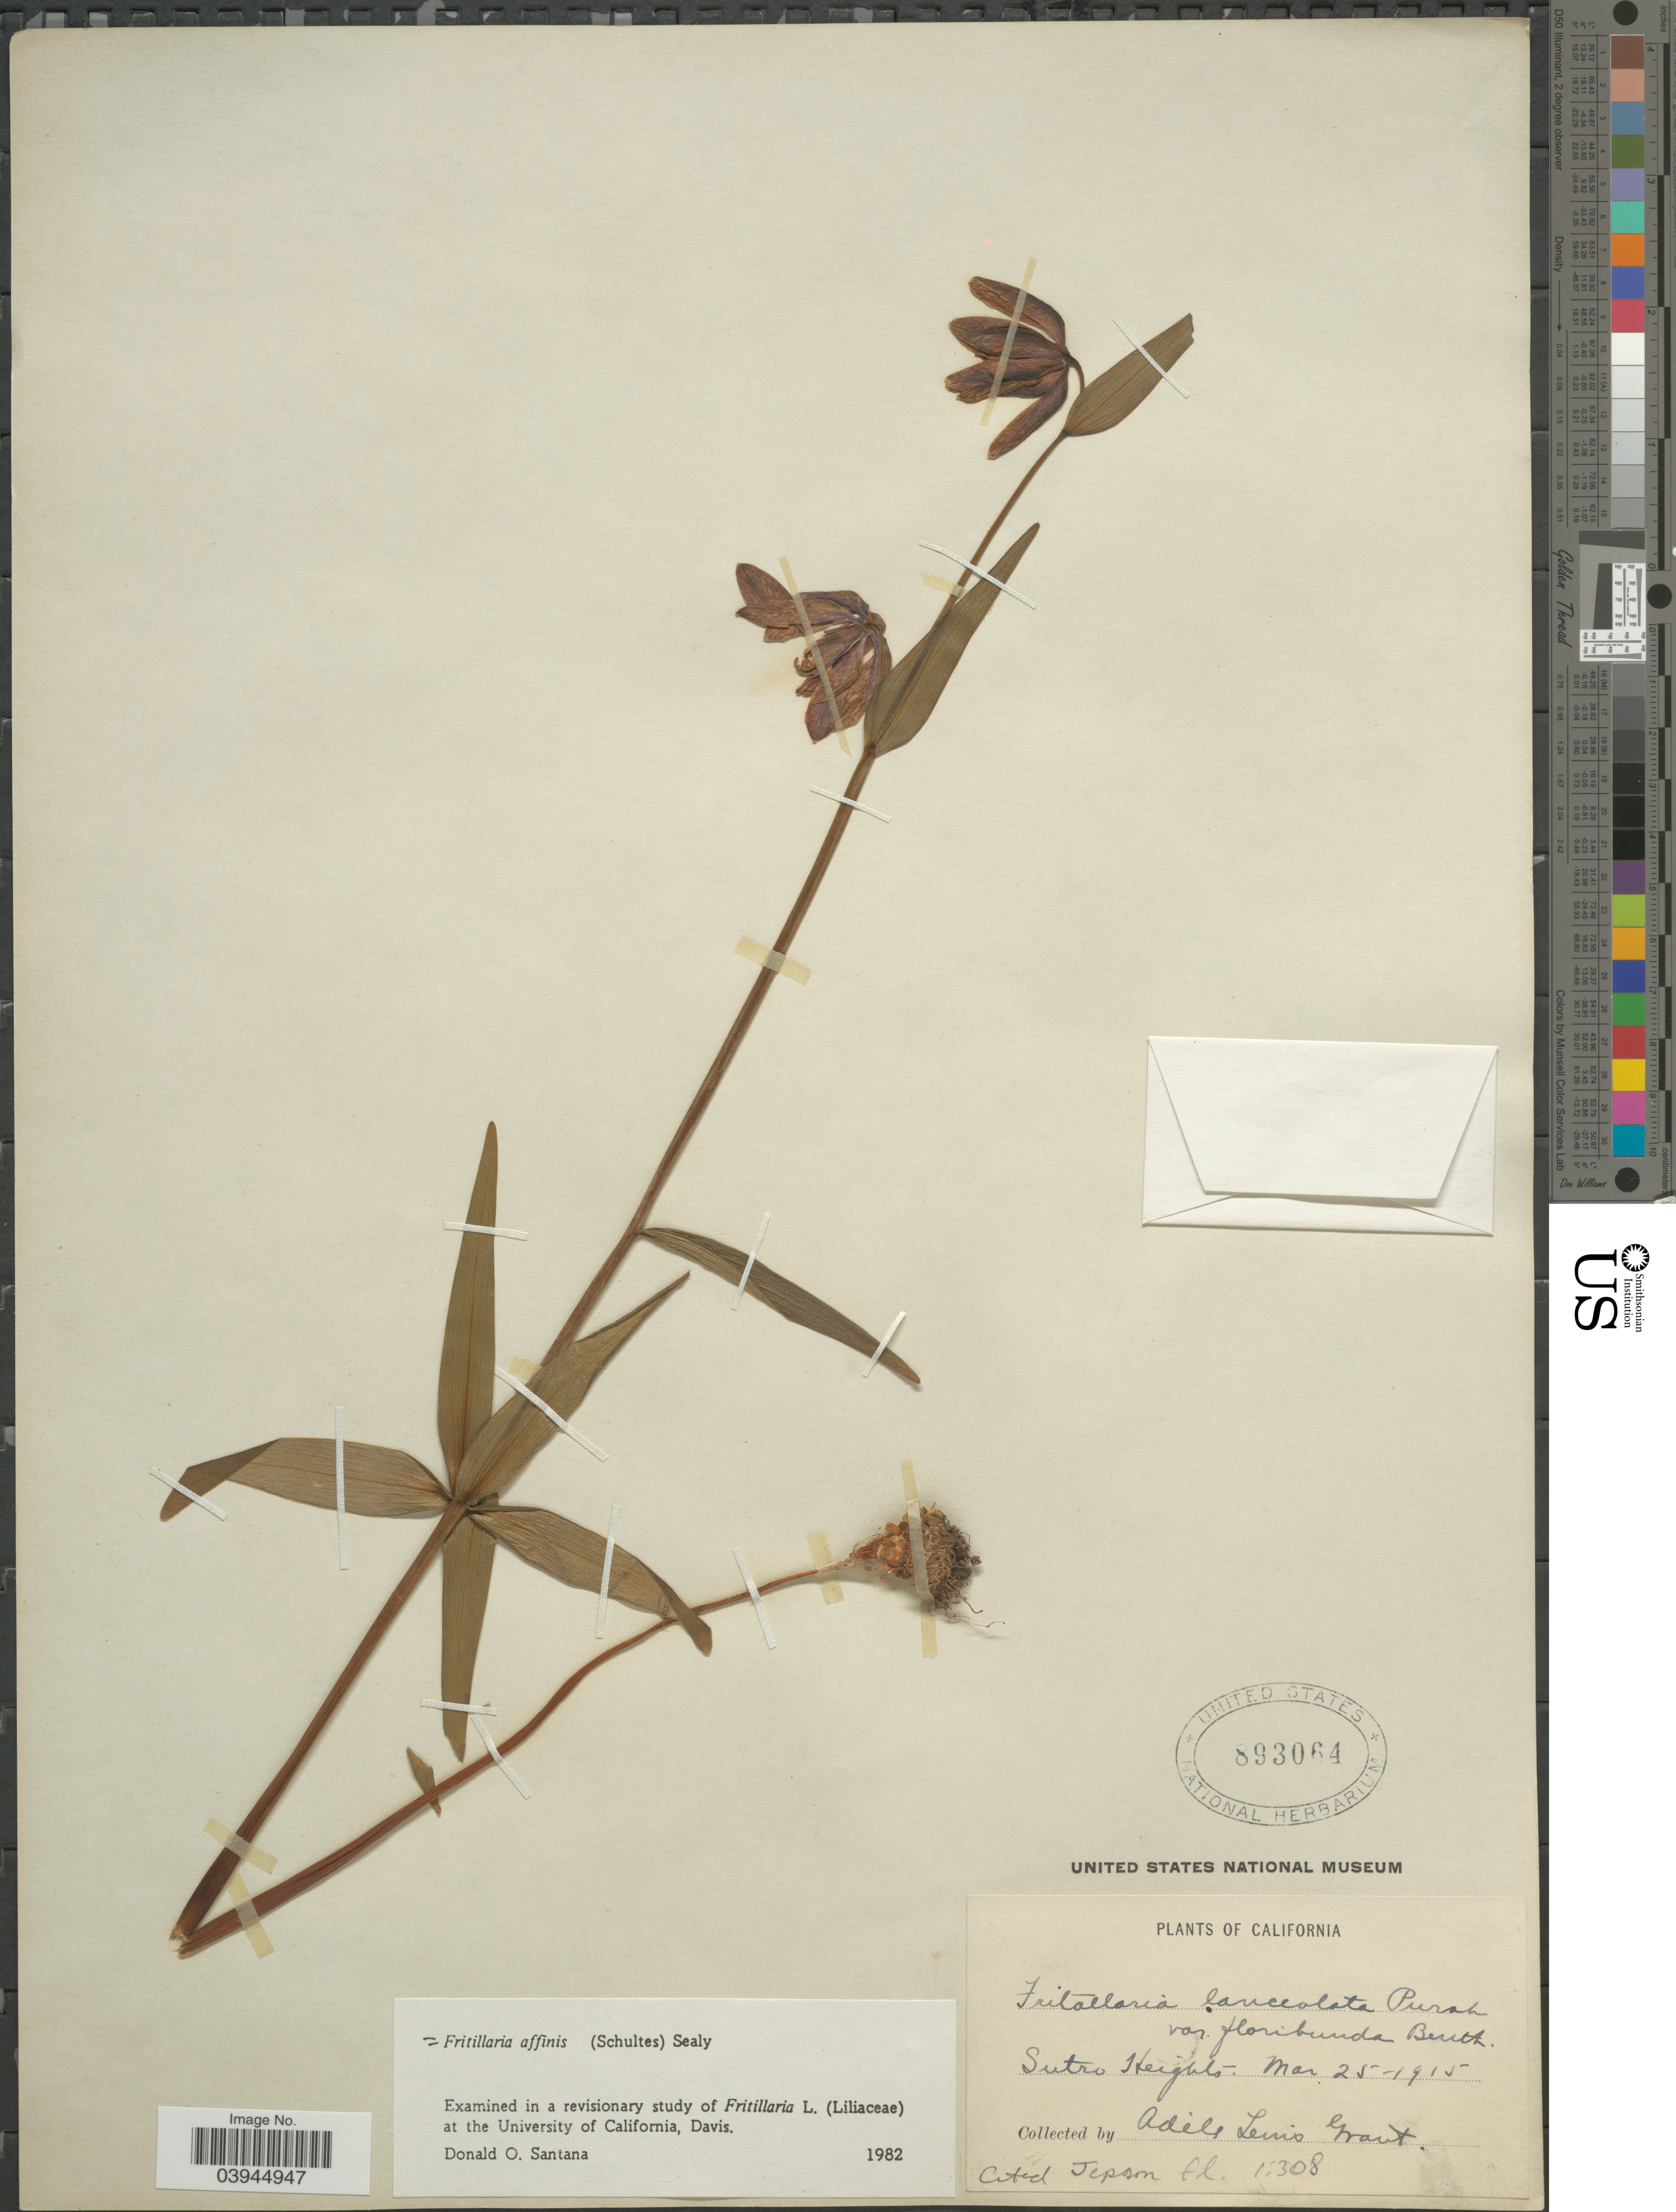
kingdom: Plantae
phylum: Tracheophyta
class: Liliopsida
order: Liliales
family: Liliaceae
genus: Fritillaria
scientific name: Fritillaria affinis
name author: (Schult. & Schult. f.) Sealy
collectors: A. L. Grant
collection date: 1915-03-25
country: United States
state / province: California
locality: Sutro Heights.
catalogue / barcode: US 893064